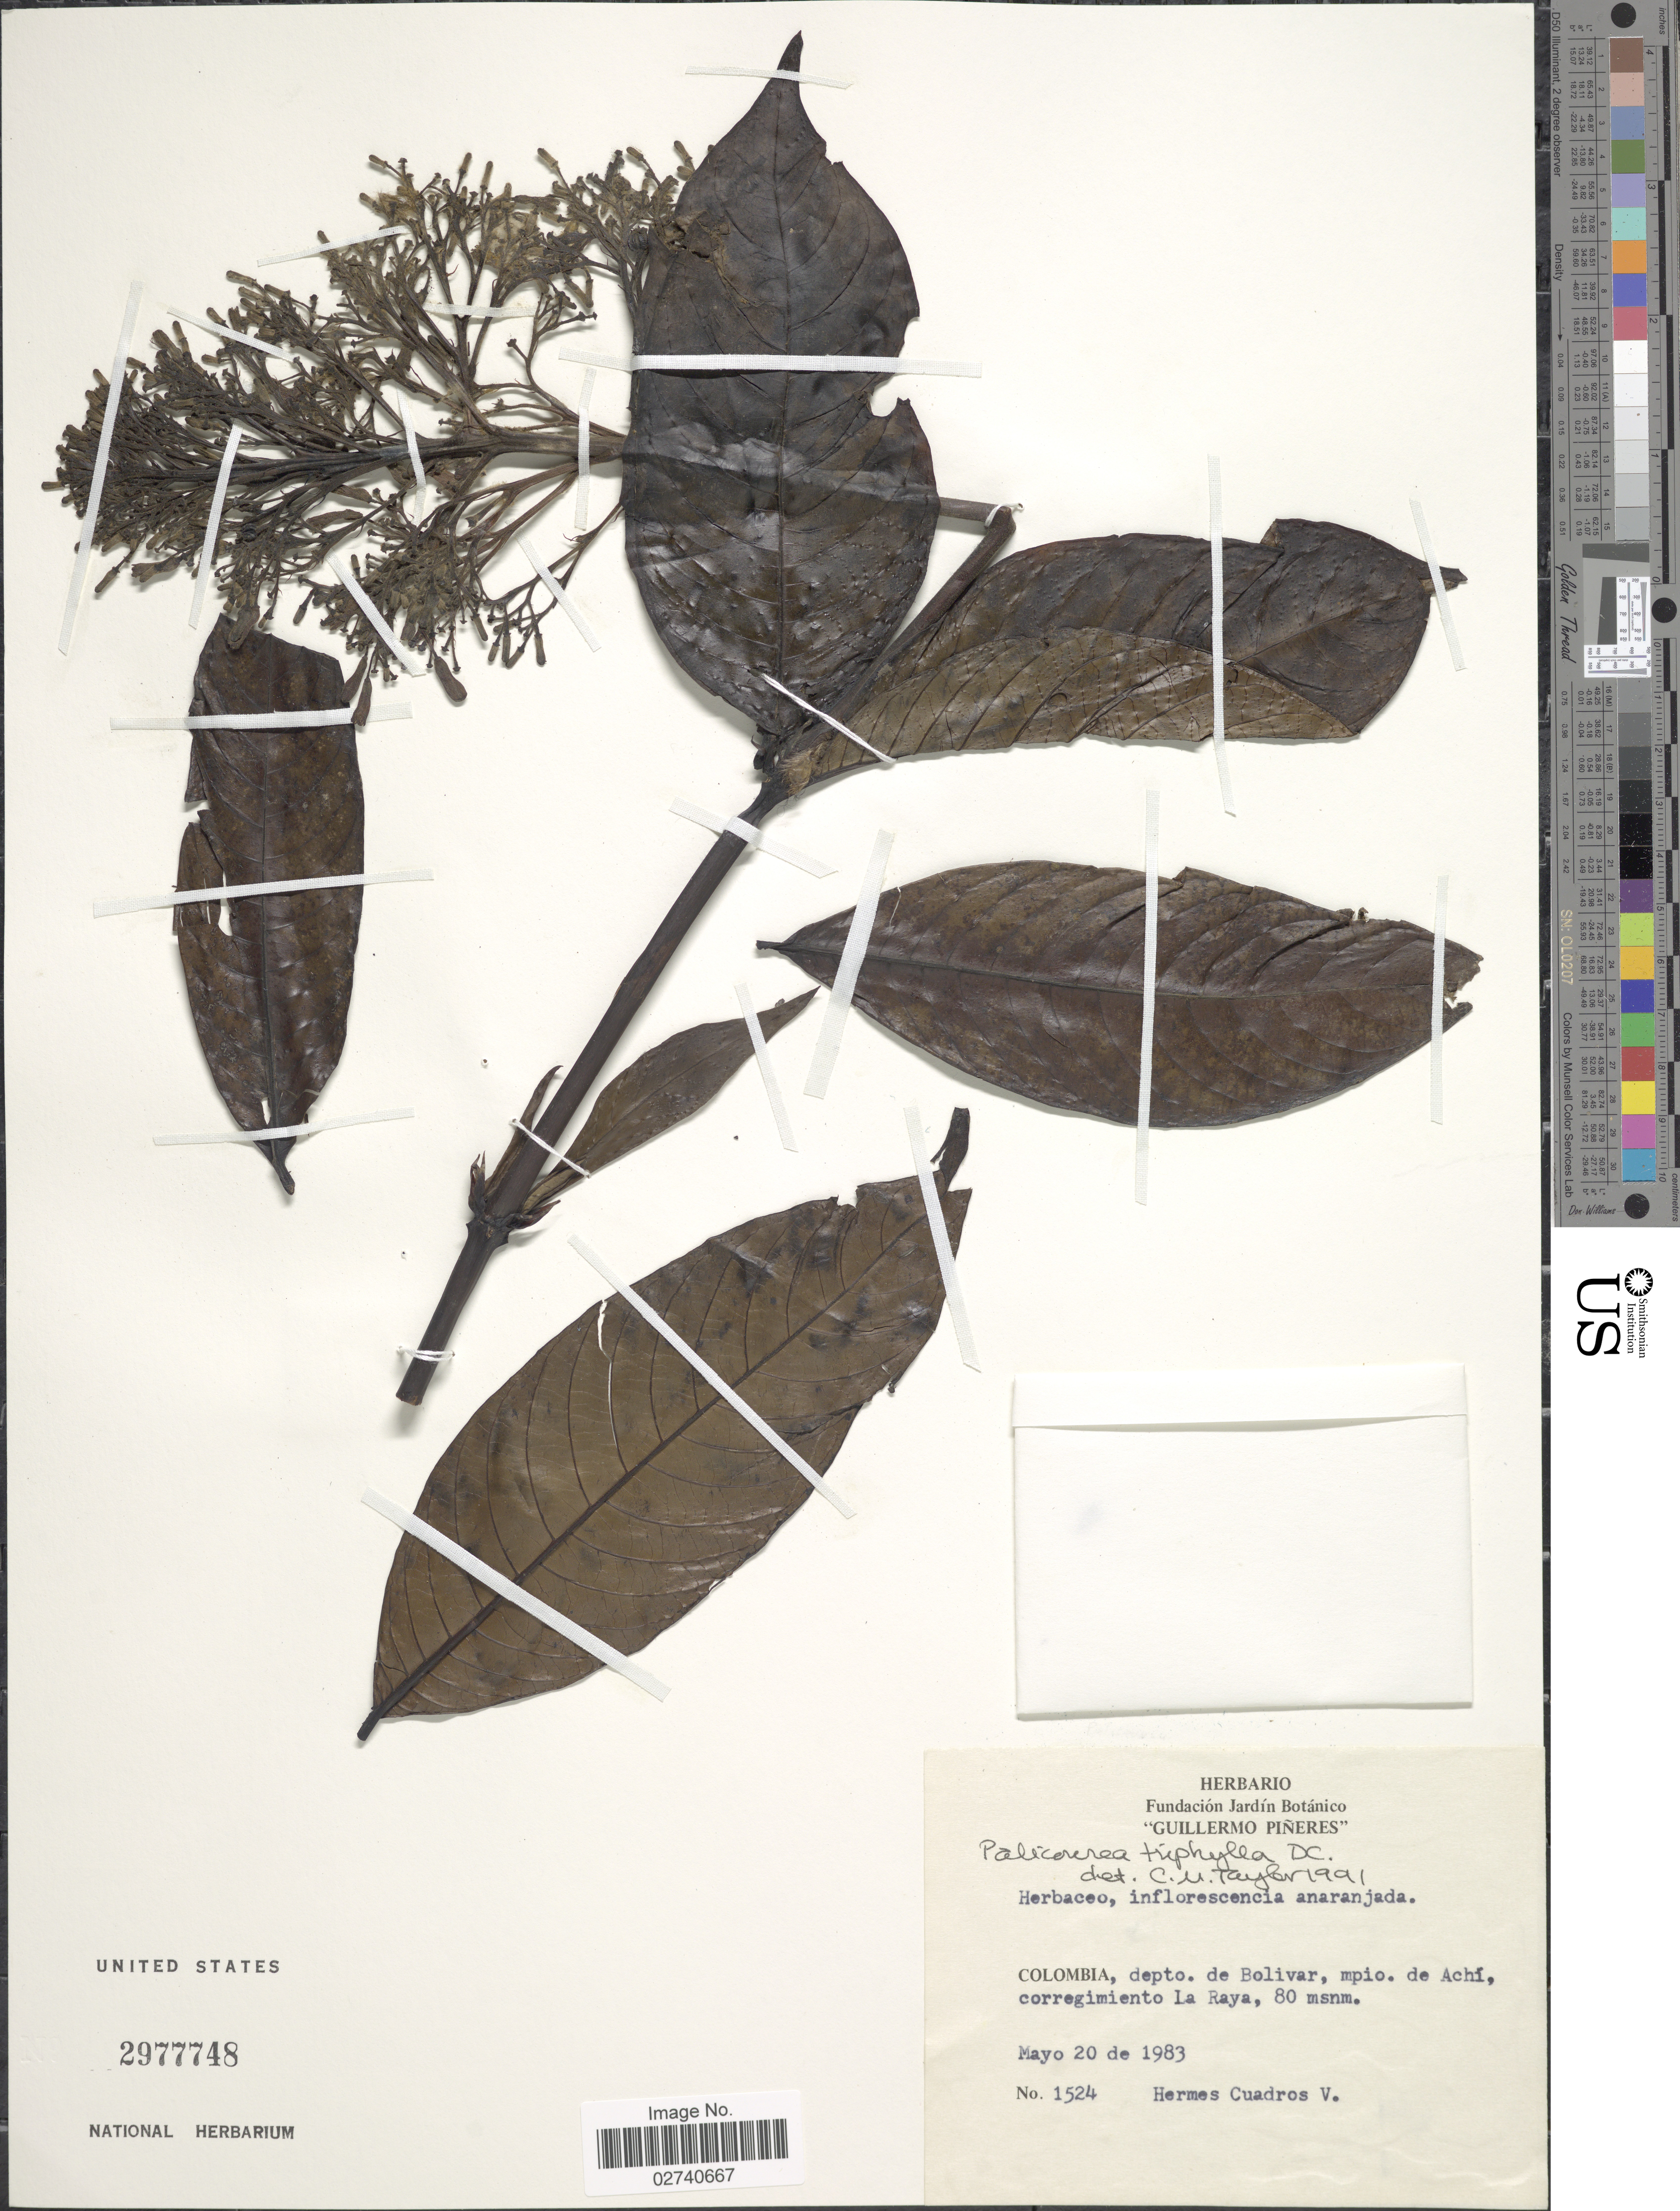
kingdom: Plantae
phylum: Tracheophyta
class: Magnoliopsida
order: Gentianales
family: Rubiaceae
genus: Palicourea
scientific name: Palicourea triphylla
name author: DC.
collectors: H. Cuadros V.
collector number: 1524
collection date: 1983-05-20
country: Colombia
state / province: Bolívar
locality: Mpio. de Achi, corregimiento La Raya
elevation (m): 80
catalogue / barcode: US 2977748